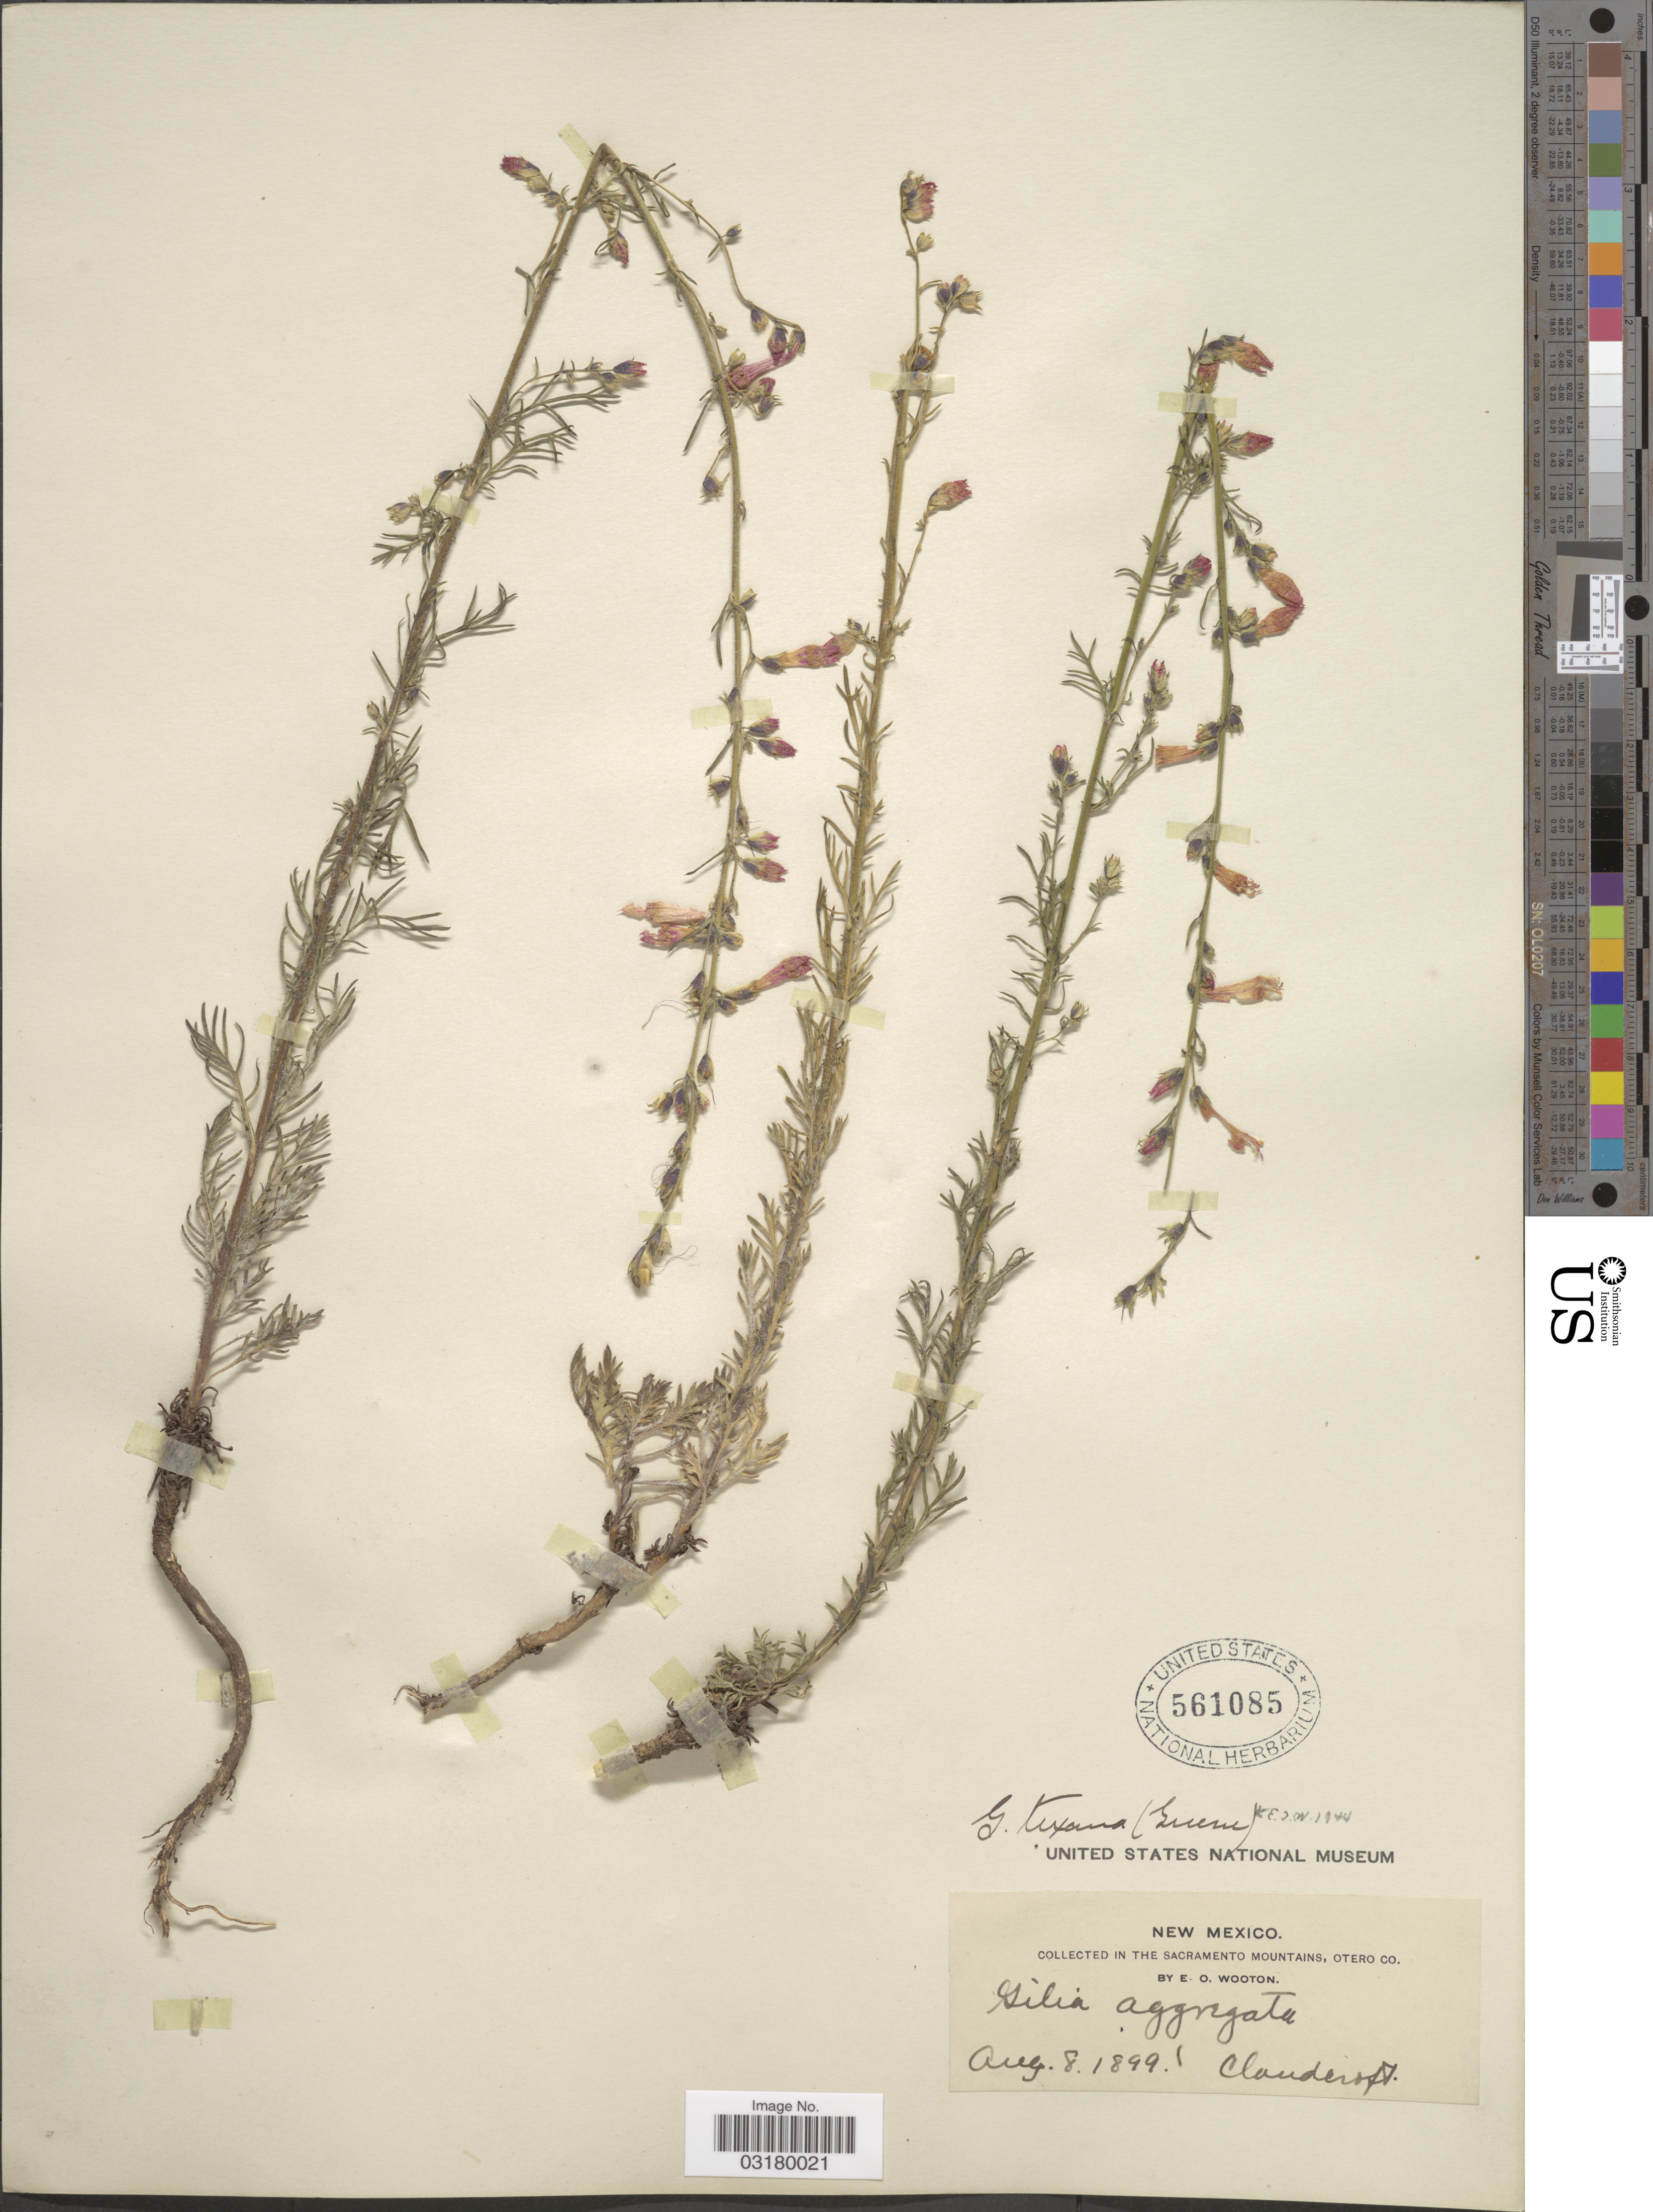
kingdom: Plantae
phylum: Tracheophyta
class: Magnoliopsida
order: Ericales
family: Polemoniaceae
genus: Ipomopsis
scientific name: Ipomopsis aggregata subsp. formosissima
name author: (Greene) Wherry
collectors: E. O. Wooton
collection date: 1899-08-08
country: United States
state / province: New Mexico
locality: Collected in the Sacramento Mountains, Otero Co. Clouderoft.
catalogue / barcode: US 561085